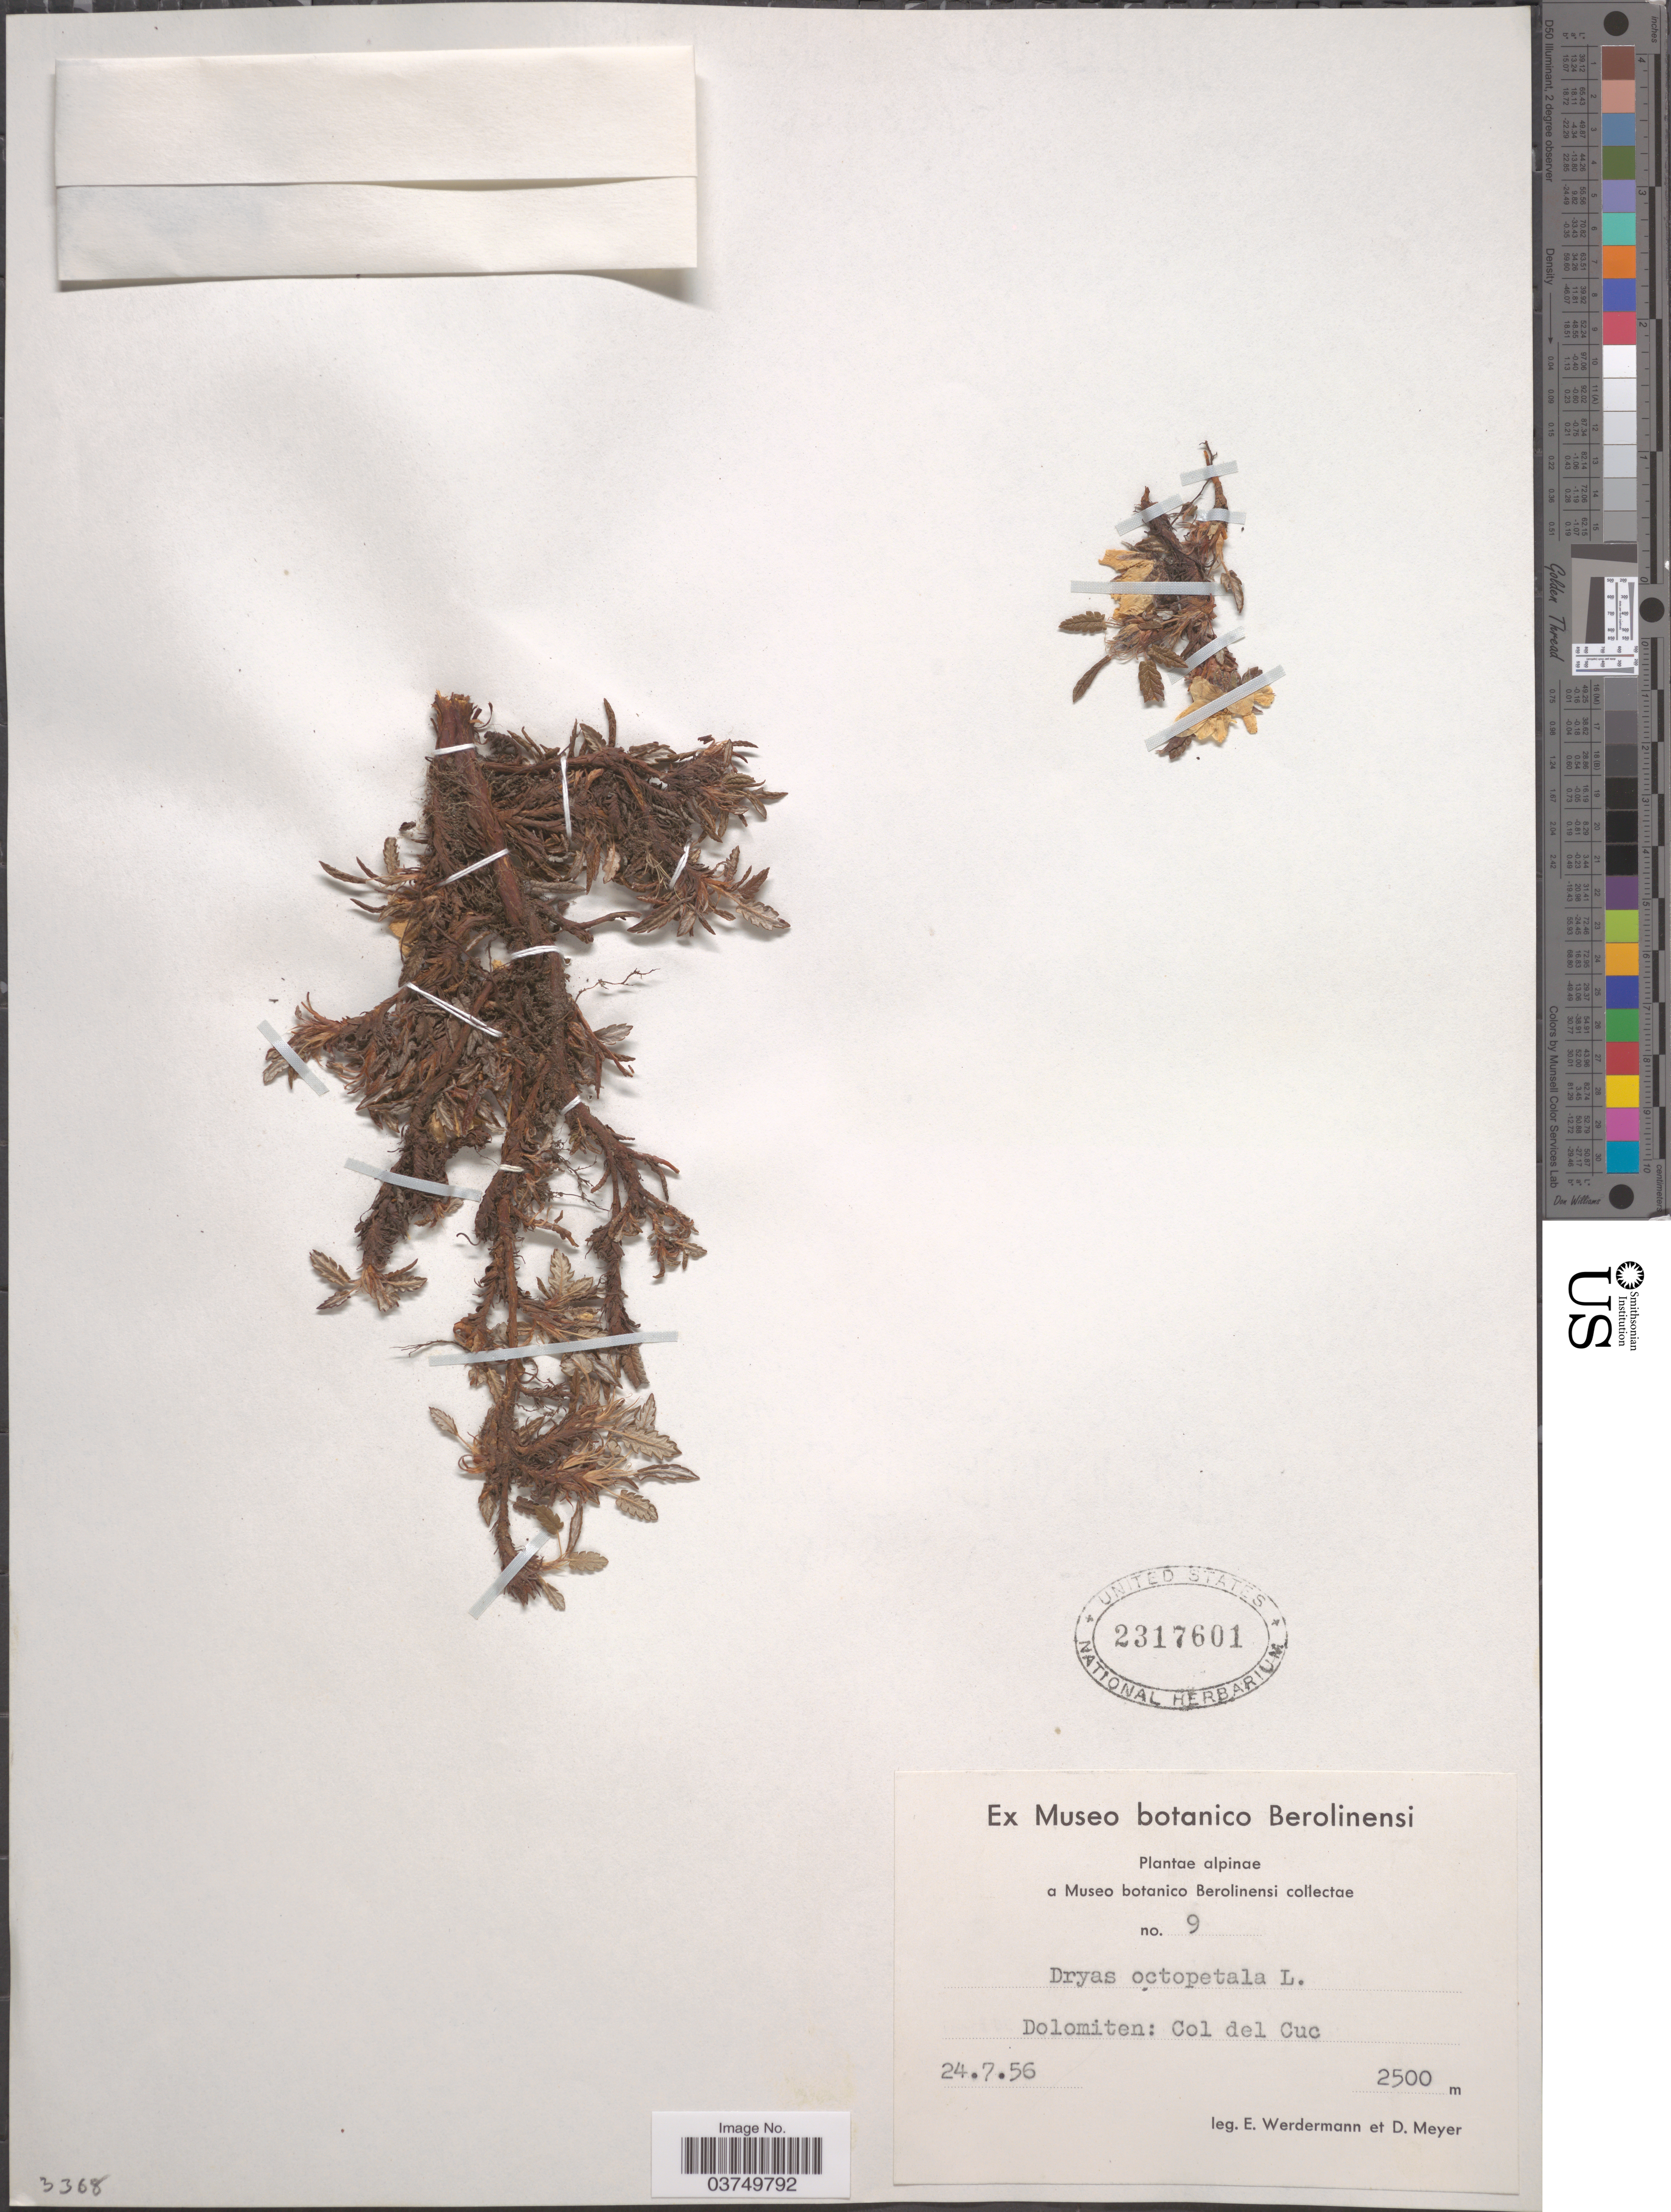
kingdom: Plantae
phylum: Tracheophyta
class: Magnoliopsida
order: Rosales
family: Rosaceae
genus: Dryas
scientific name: Dryas octopetala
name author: L.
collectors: E. Werdermann & D. Meyer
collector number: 9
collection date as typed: Transcribed d/m/y: 24/7/56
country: Italy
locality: Dolomiten: Col del Cuc.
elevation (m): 2500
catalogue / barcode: US 2317601